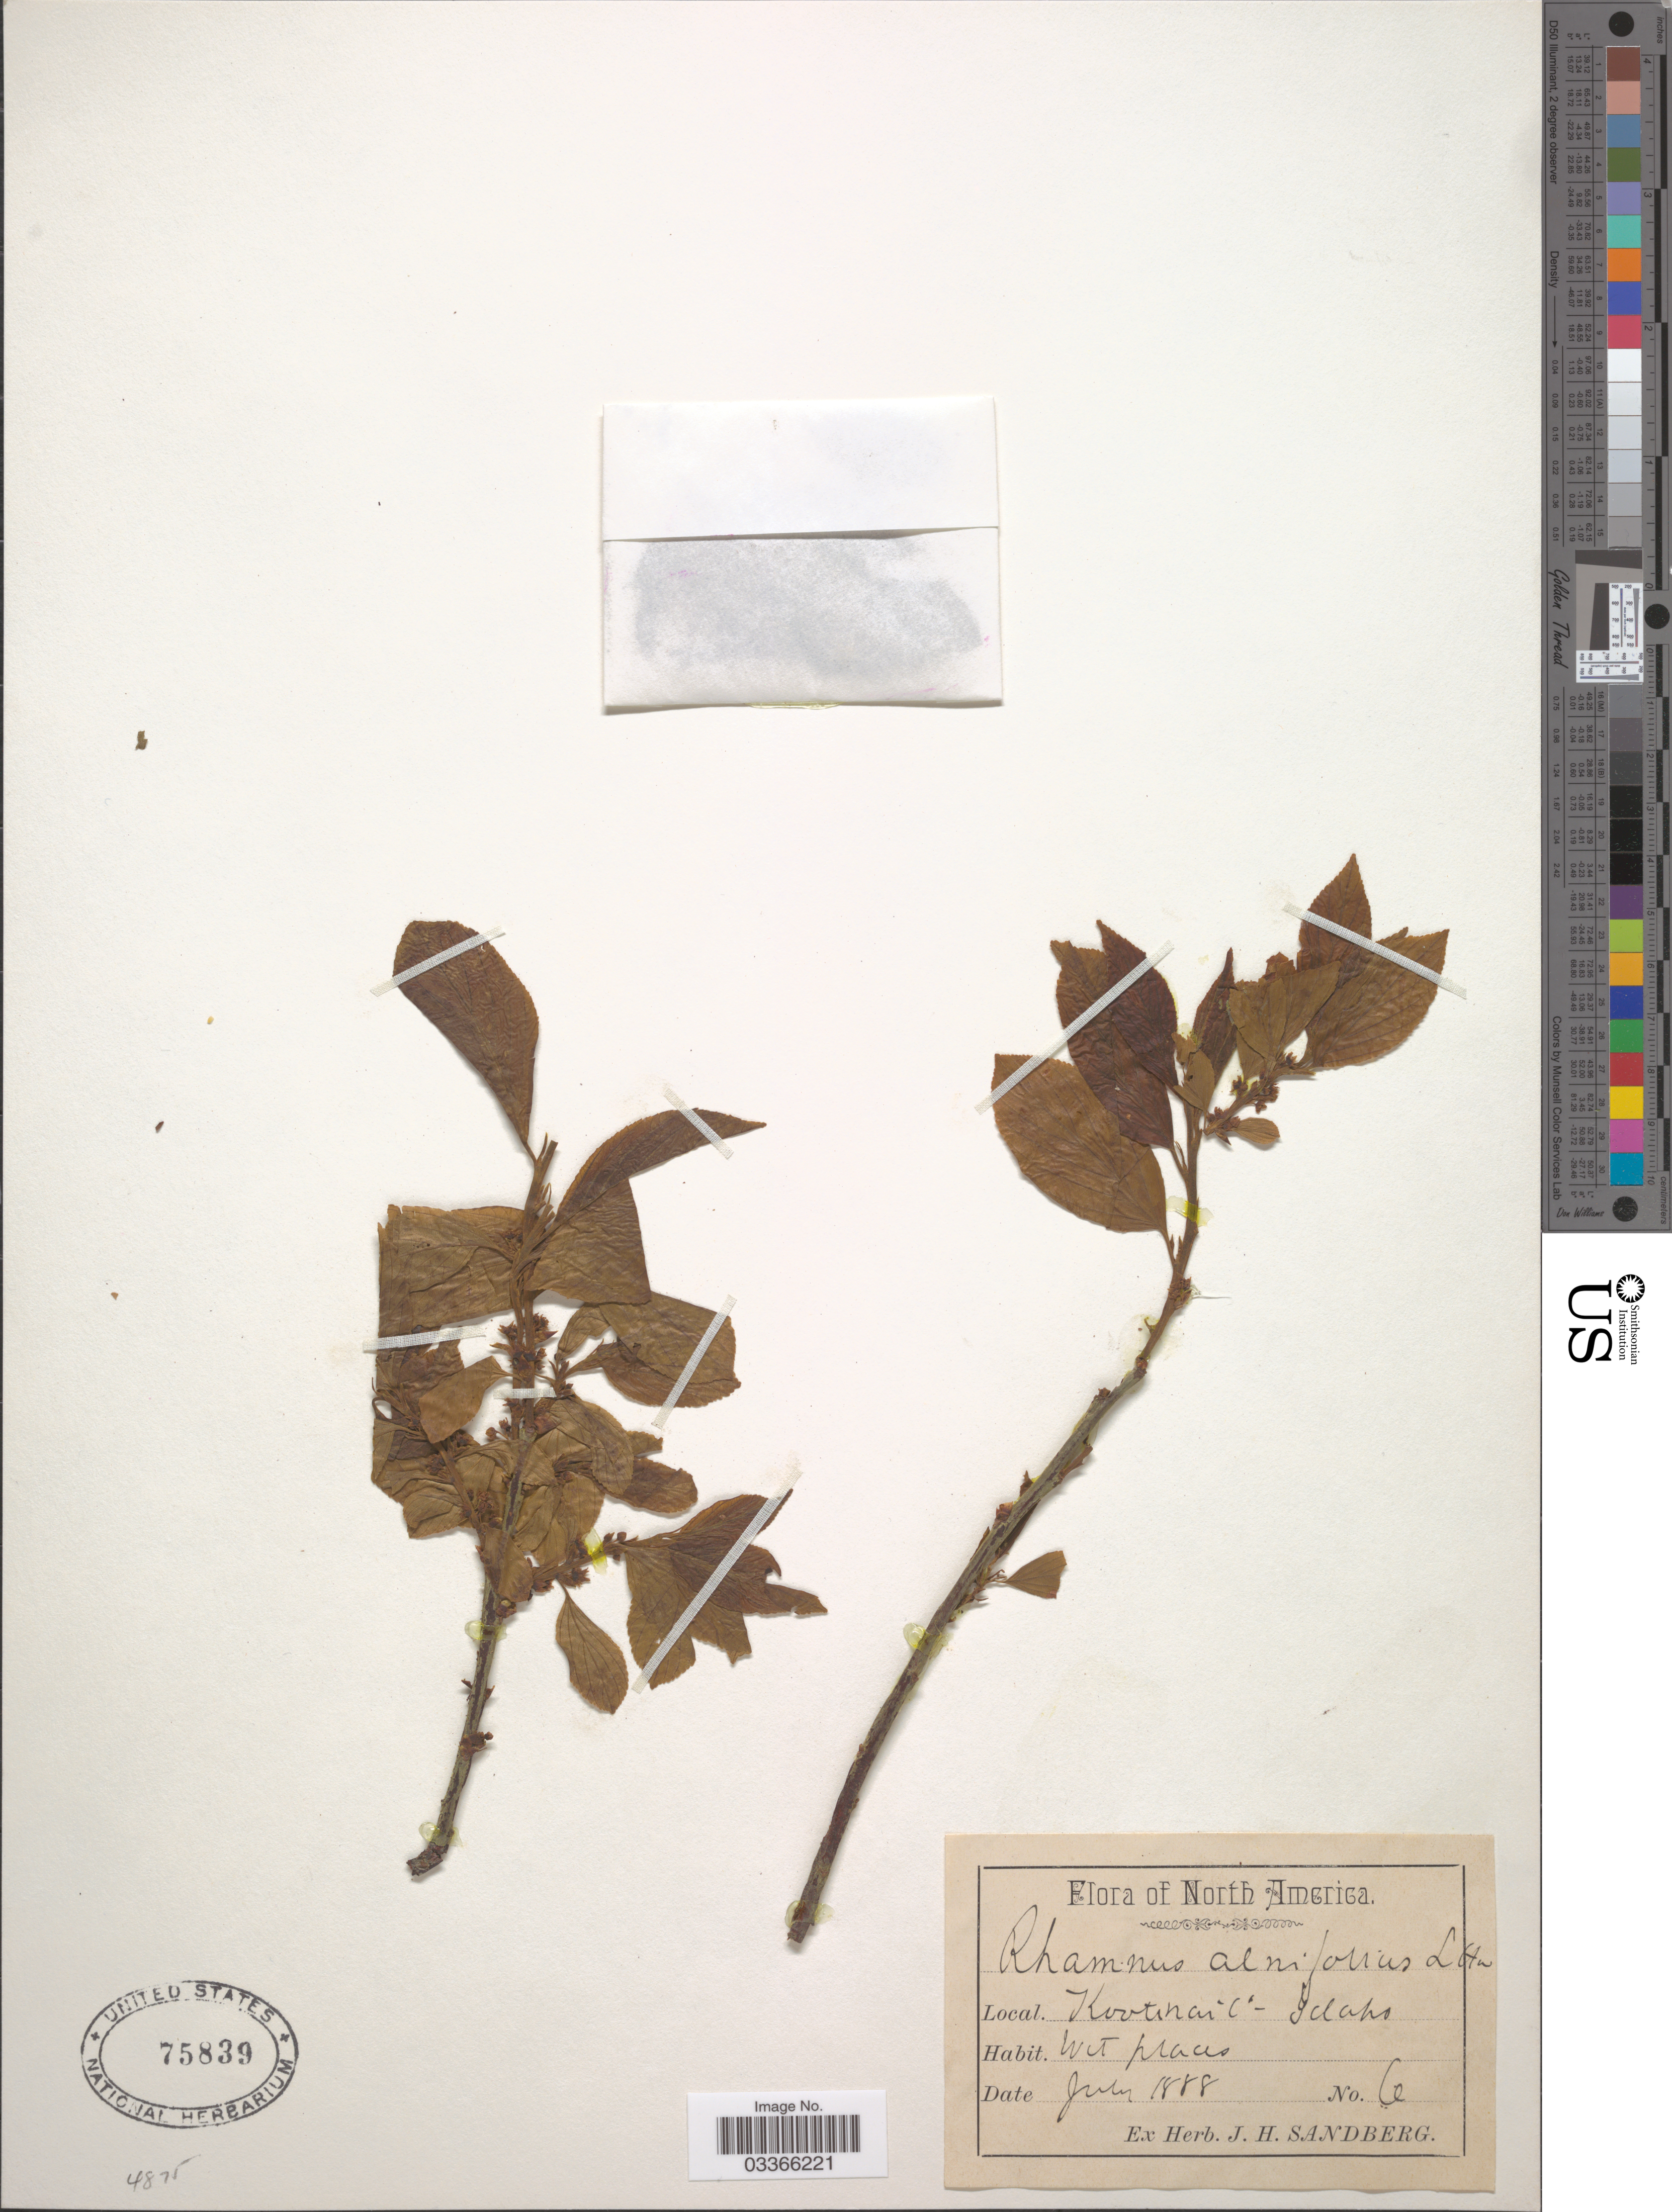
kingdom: Plantae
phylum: Tracheophyta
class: Magnoliopsida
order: Rosales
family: Rhamnaceae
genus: Rhamnus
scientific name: Rhamnus alnifolia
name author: L'Hér.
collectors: ex. herb. J. H. Sandberg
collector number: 6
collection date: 1888-07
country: United States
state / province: Idaho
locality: Kootenai Co.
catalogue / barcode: US 75839